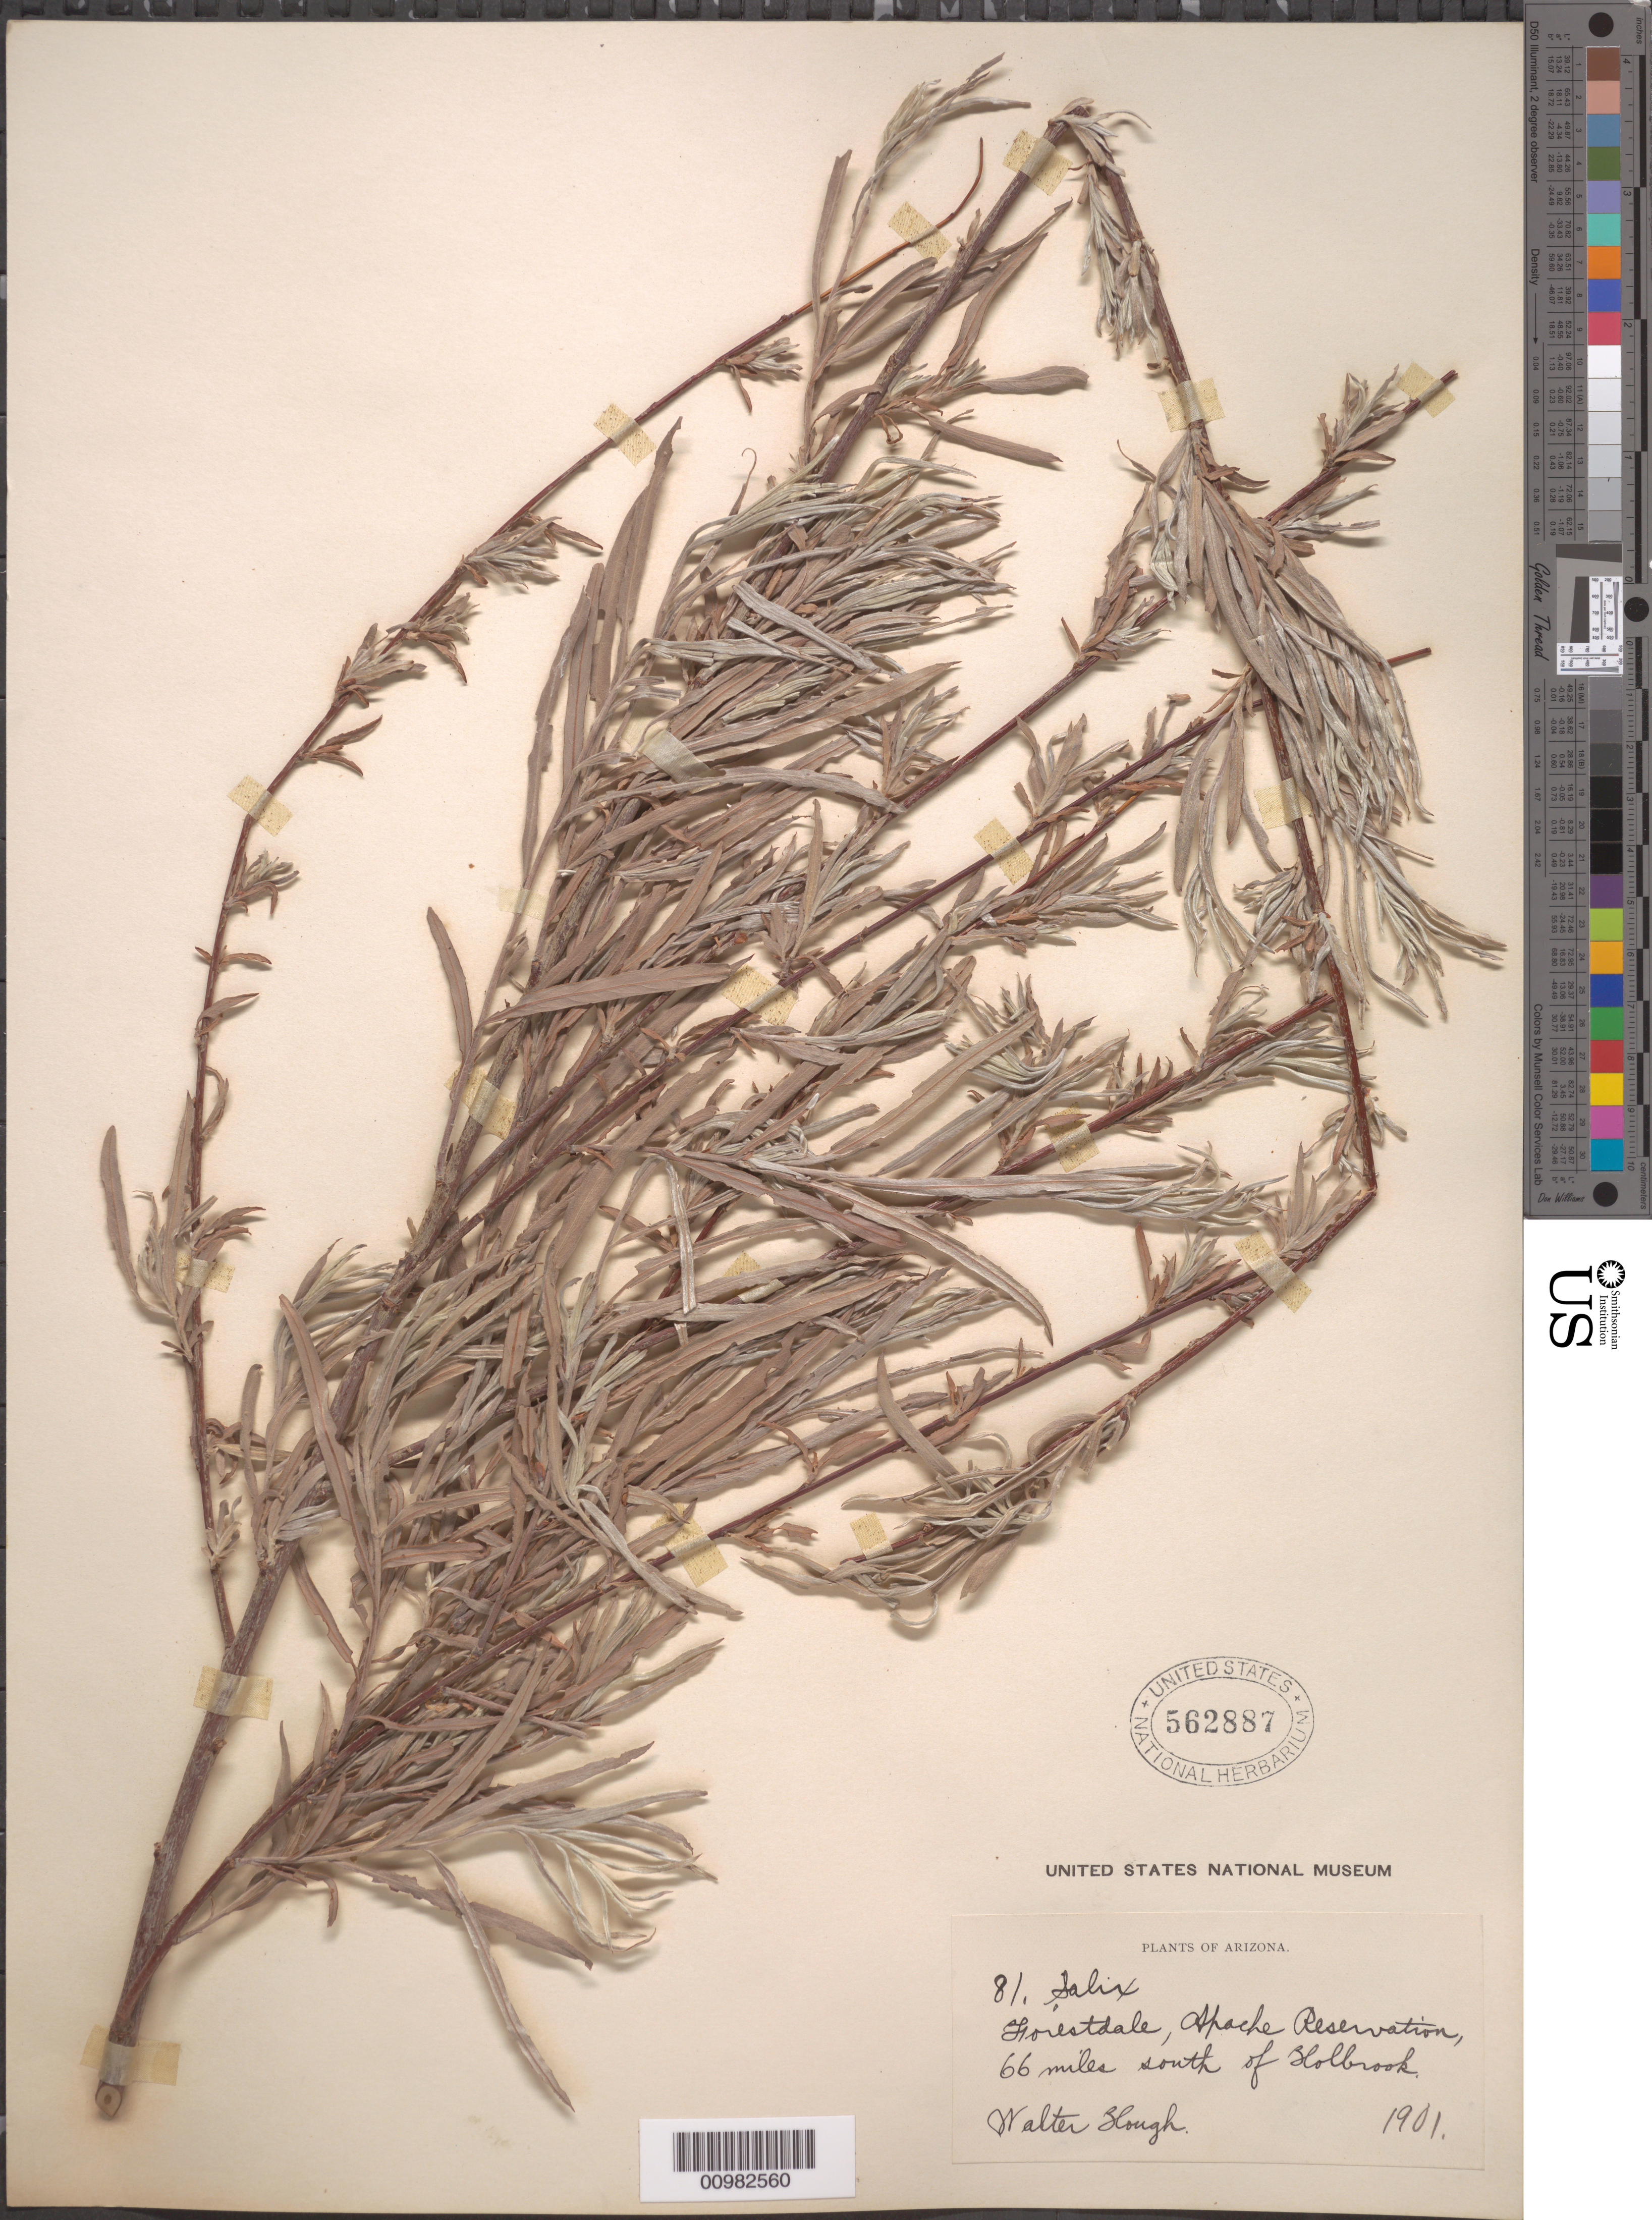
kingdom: Plantae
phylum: Tracheophyta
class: Magnoliopsida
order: Malpighiales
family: Salicaceae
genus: Salix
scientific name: Salix exigua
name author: Nutt.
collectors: W. Hough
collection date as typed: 1901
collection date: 1901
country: United States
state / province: Arizona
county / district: Navajo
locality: Forestdale, Apache reservation 66 miles S of Holbrook.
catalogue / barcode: US 562887